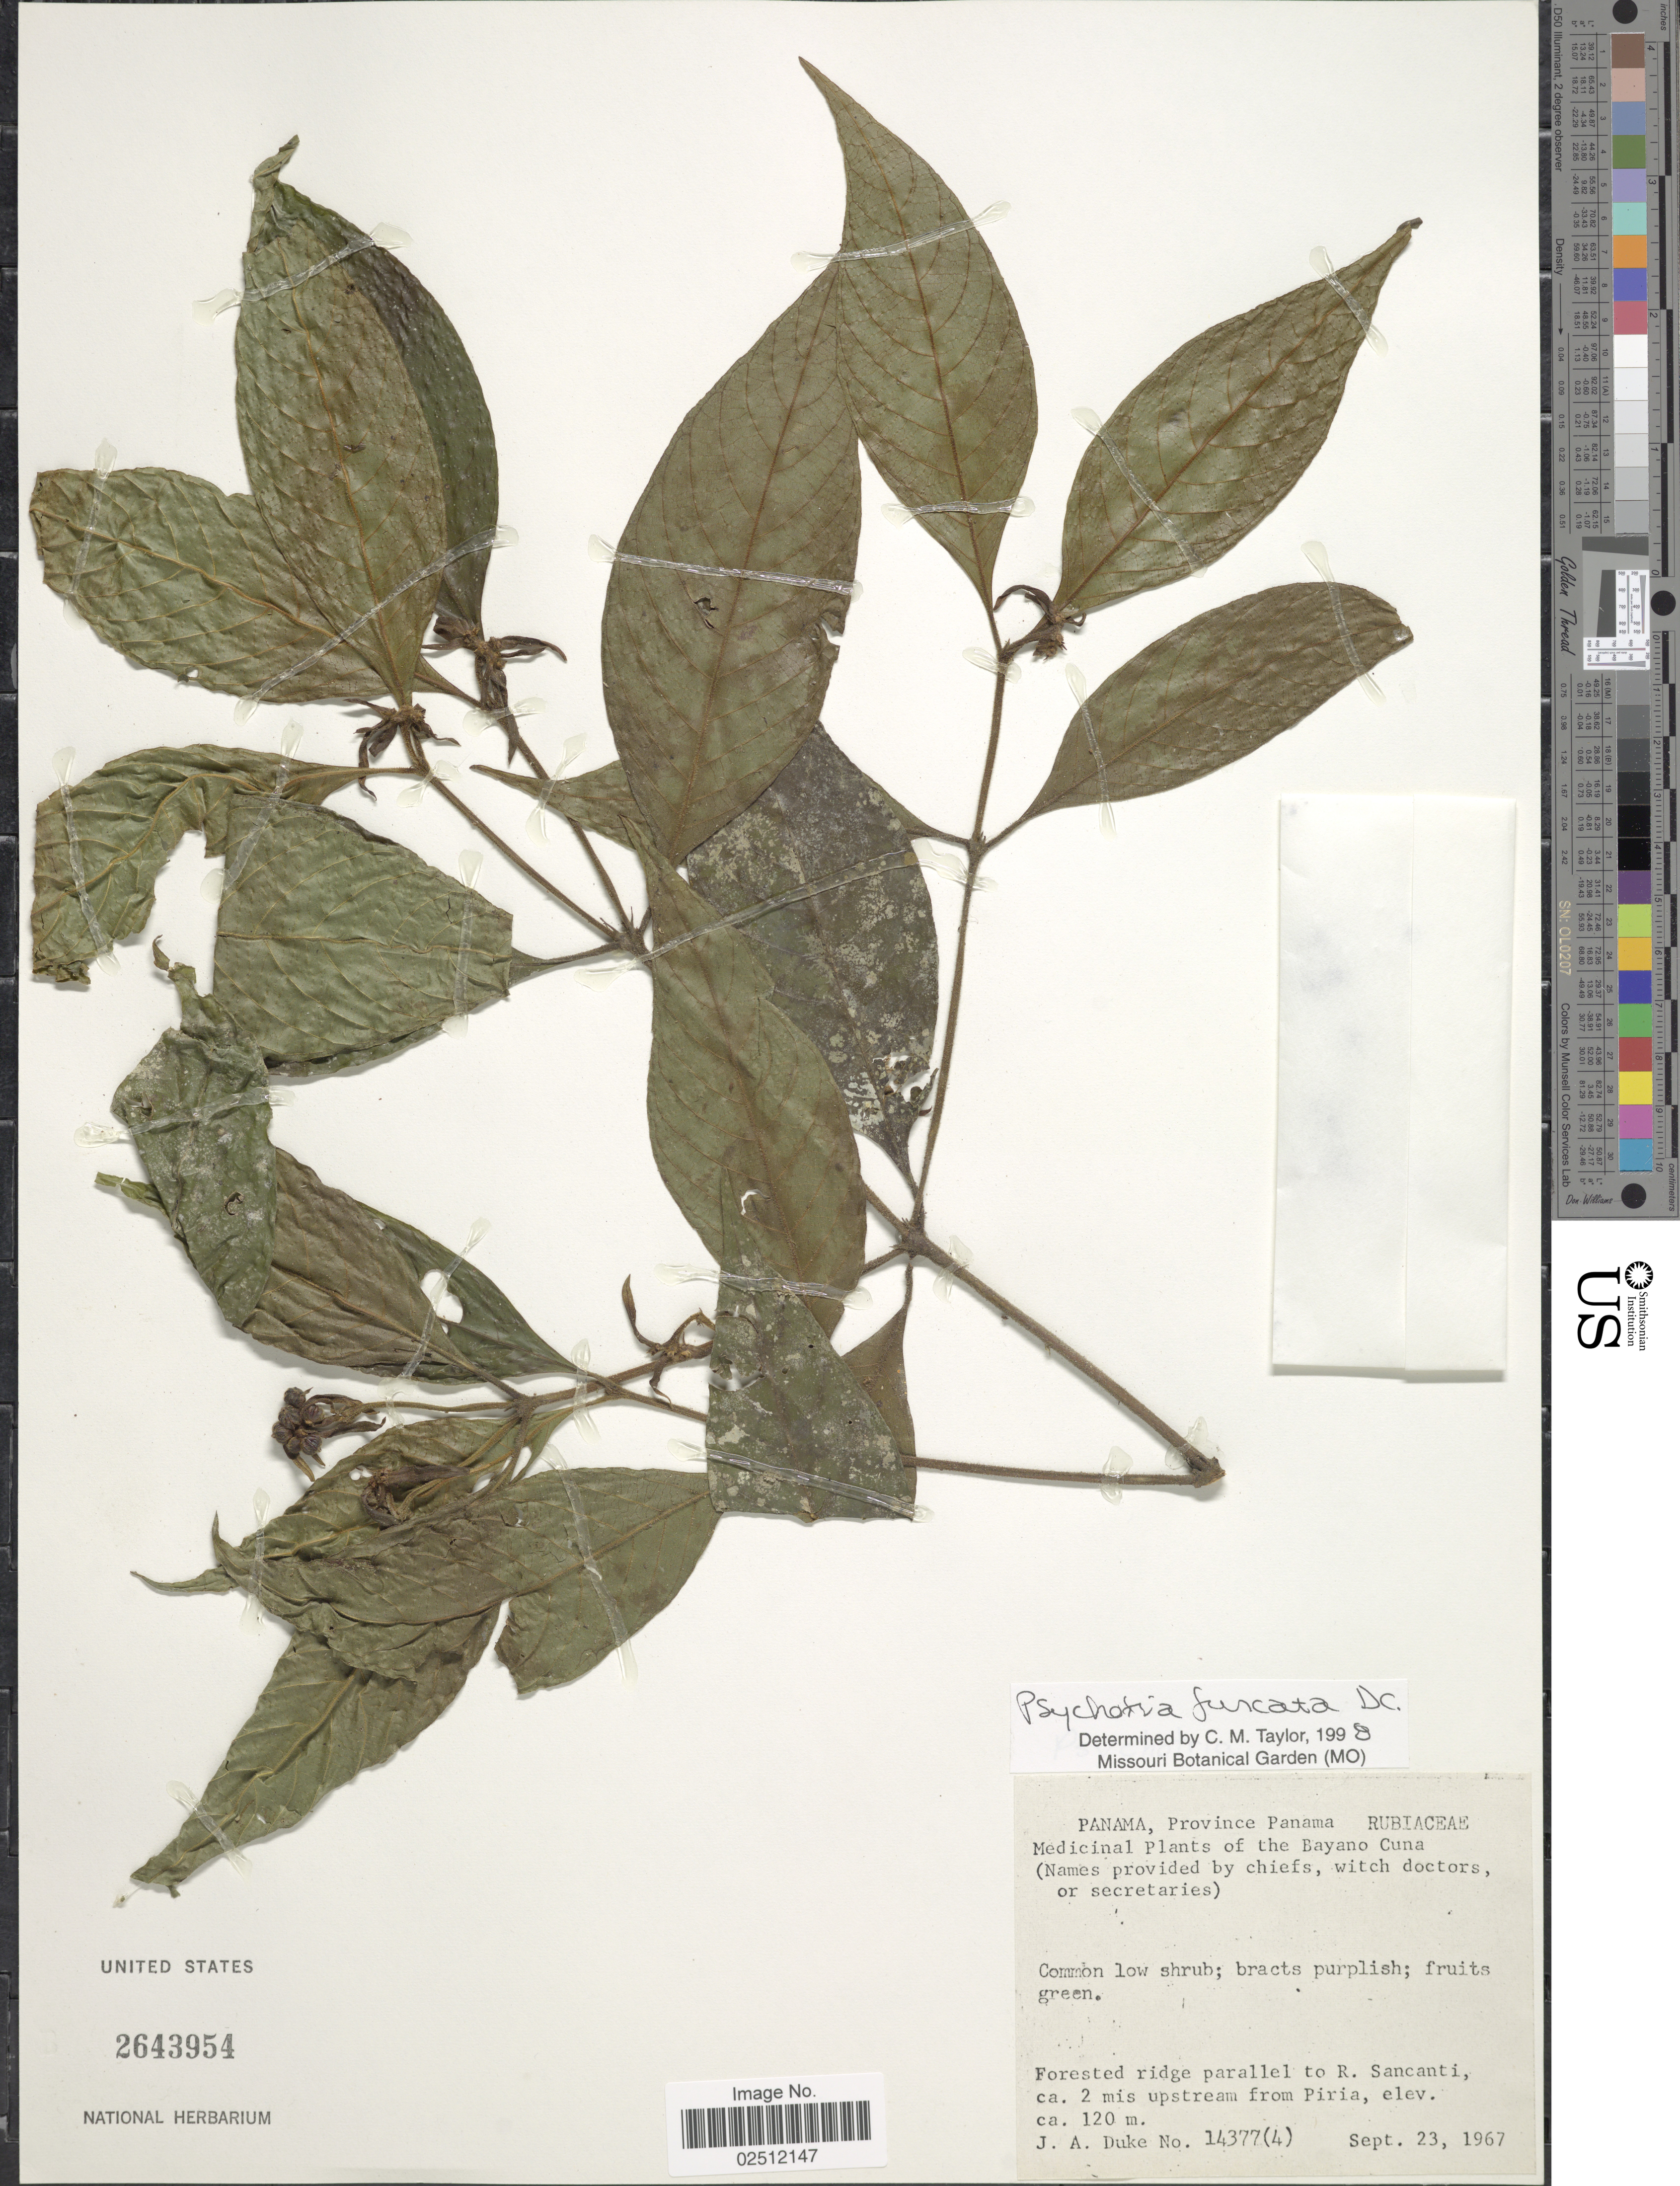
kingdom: Plantae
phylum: Tracheophyta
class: Magnoliopsida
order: Gentianales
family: Rubiaceae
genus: Psychotria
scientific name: Psychotria furcata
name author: DC.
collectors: J. A. Duke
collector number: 14377(4)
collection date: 1967-09-23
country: Panama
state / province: Panamá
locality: Province Panama, Forested ridge parallel to R. Sancanti, ca. 2 mis upstream from Piria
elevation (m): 120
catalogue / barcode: US 2643954